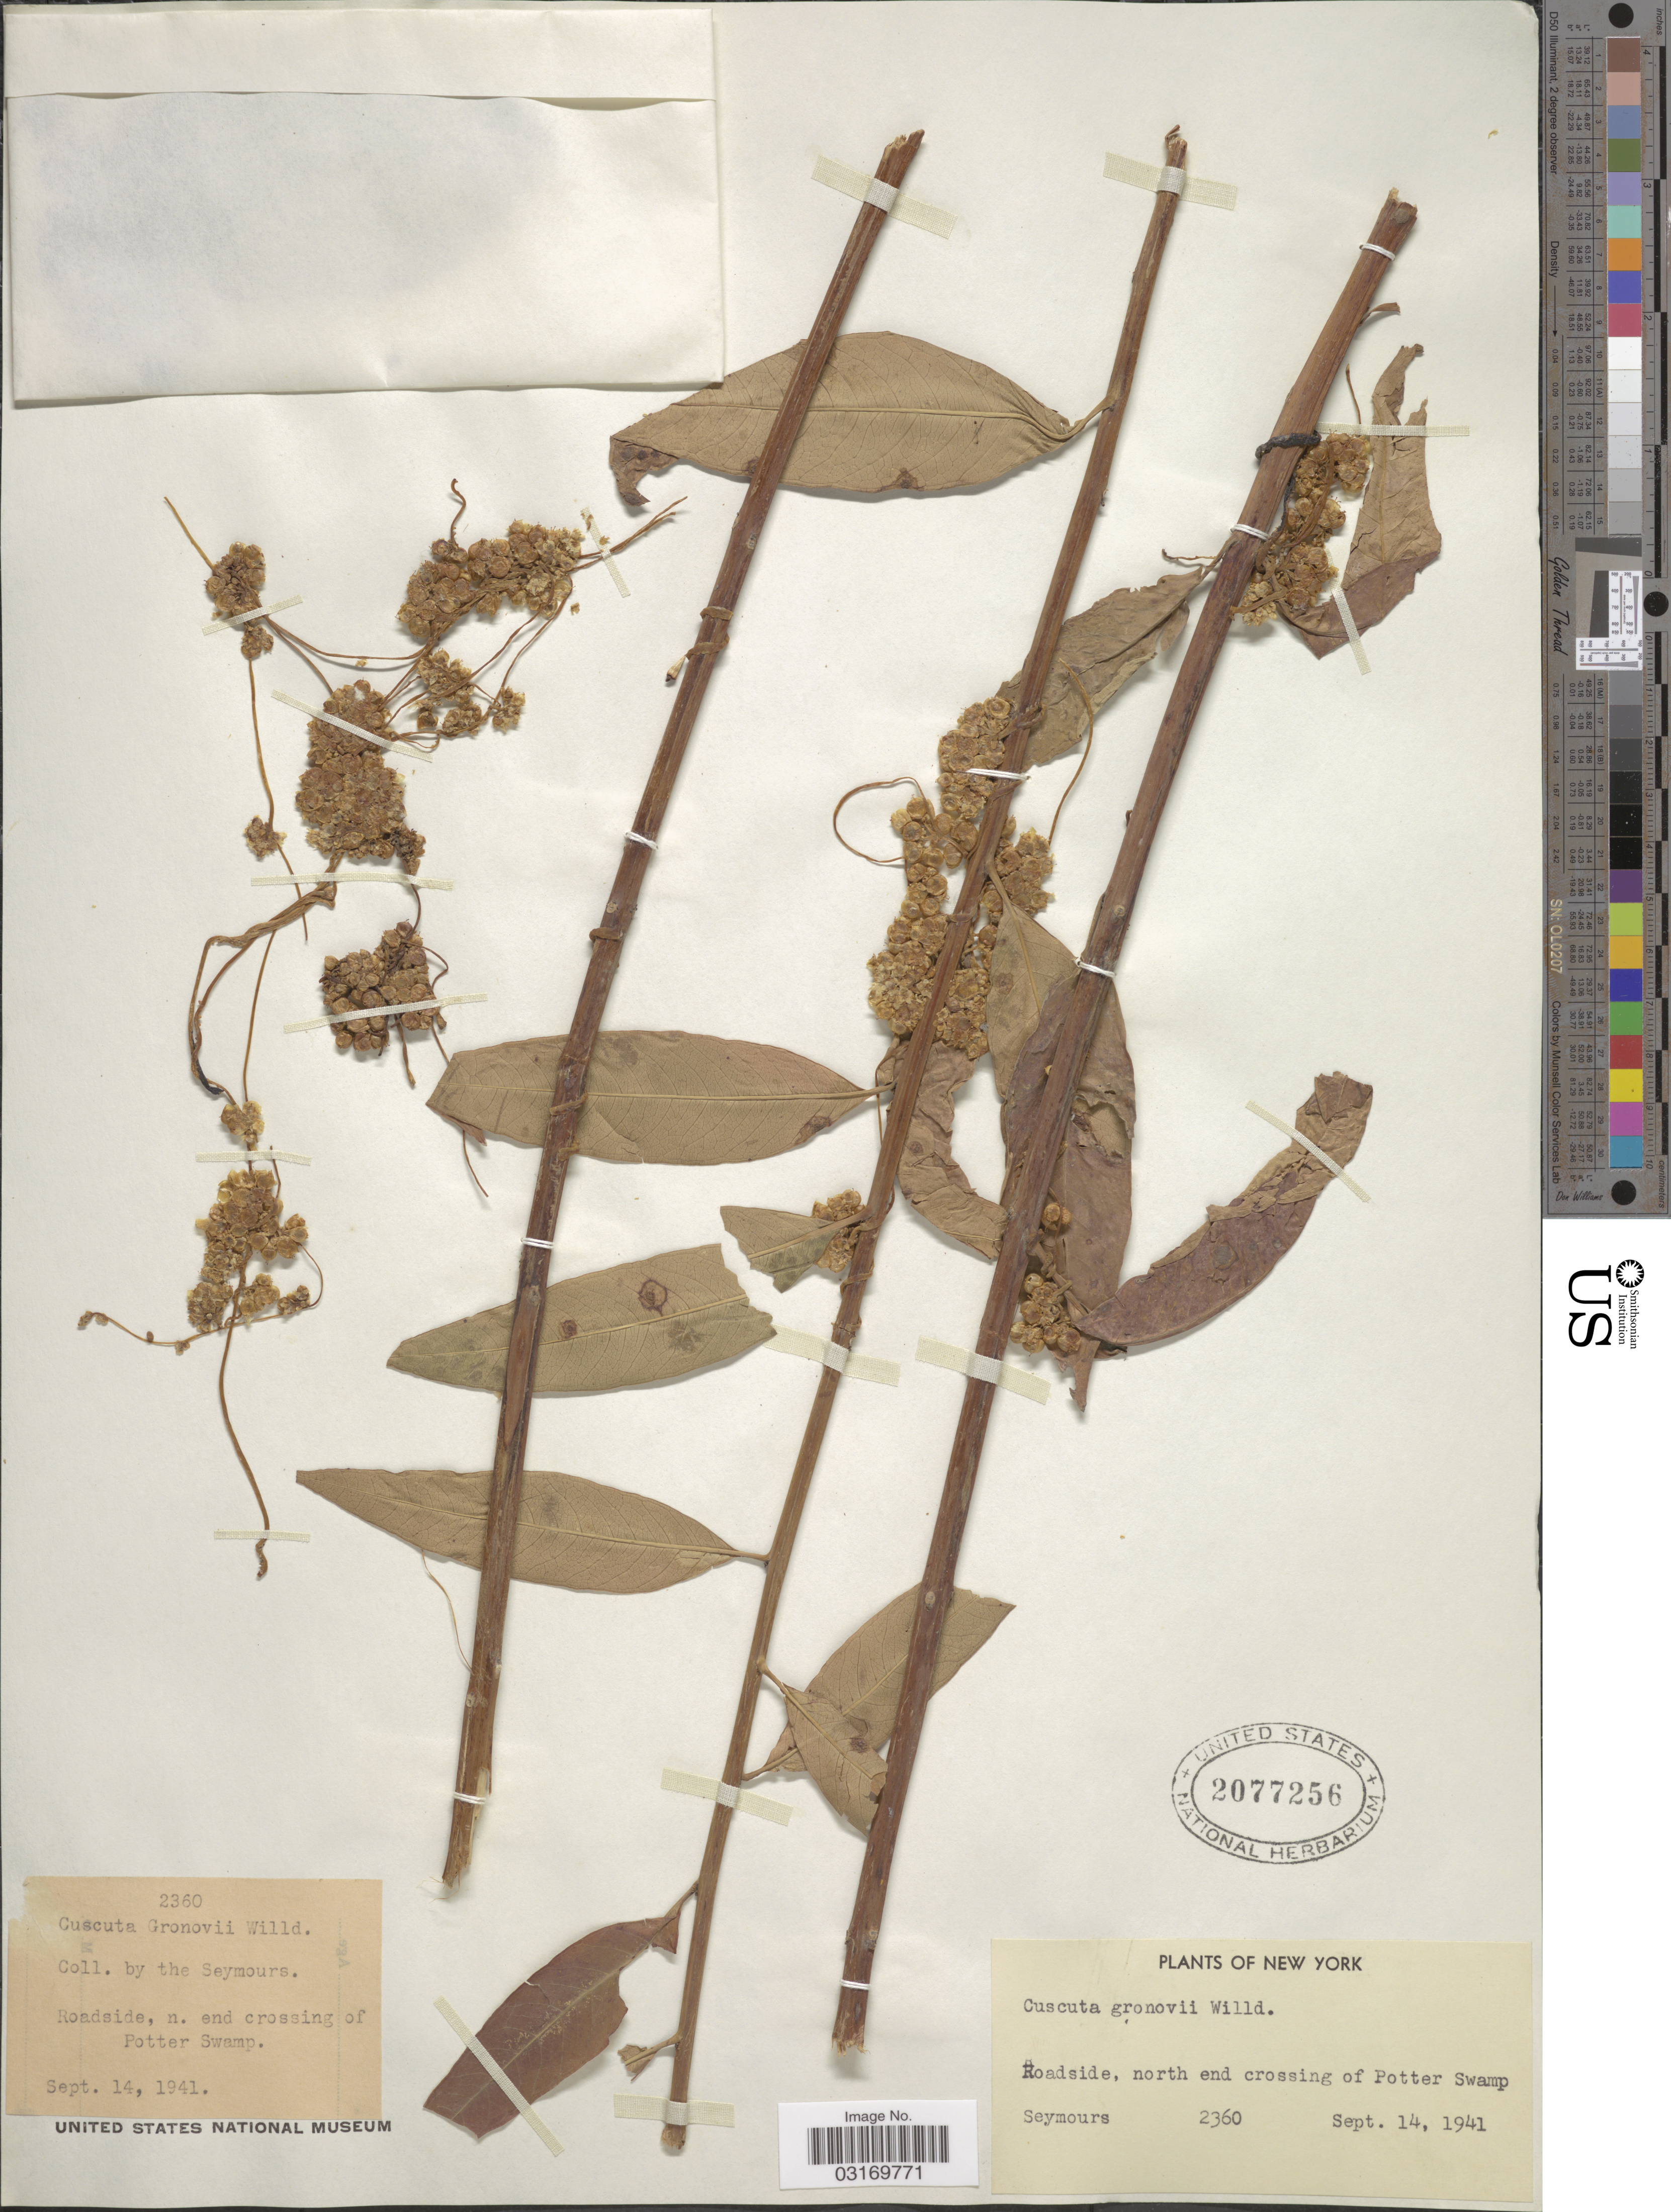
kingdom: Plantae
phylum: Tracheophyta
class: Magnoliopsida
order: Solanales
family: Convolvulaceae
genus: Cuscuta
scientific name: Cuscuta gronovii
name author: Willd. ex Schult.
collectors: Seymours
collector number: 2360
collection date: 1941-09-14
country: United States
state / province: New York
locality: Roadside, north end crossing of Potter Swamp.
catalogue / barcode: US 2077256